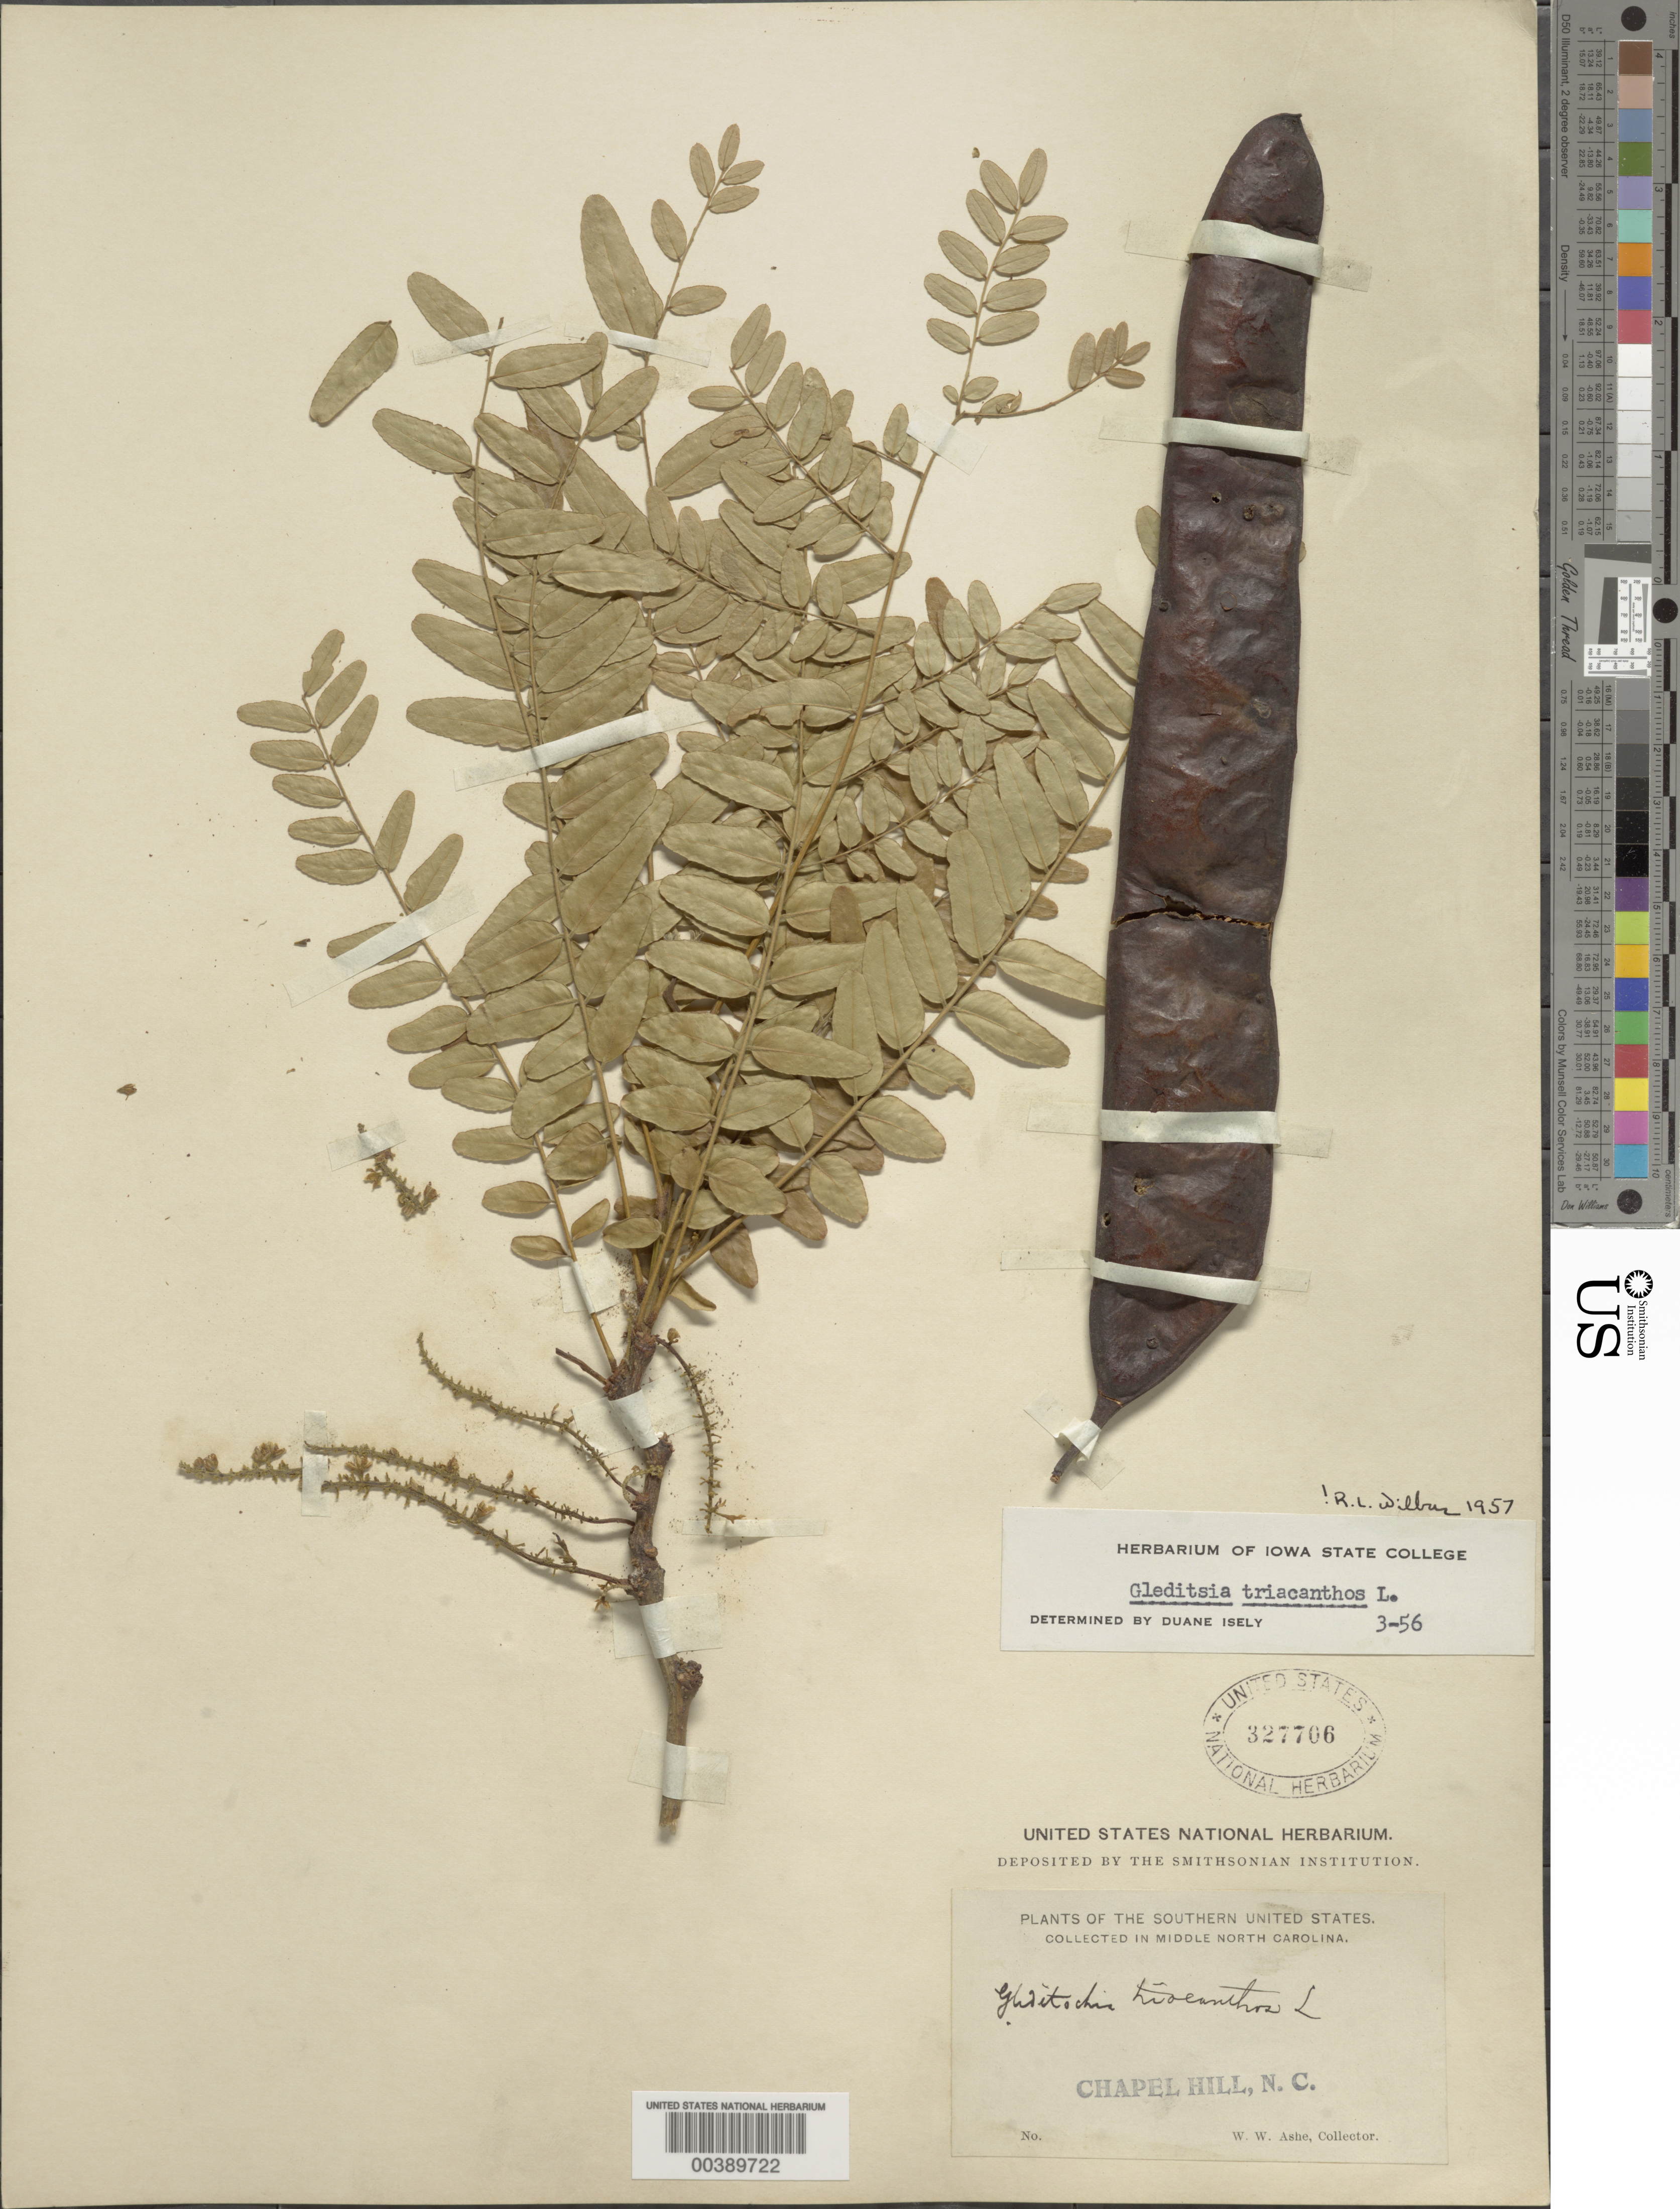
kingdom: Plantae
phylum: Tracheophyta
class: Magnoliopsida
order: Fabales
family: Fabaceae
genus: Gleditsia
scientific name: Gleditsia triacanthos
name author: L.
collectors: W. W. Ashe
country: United States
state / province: North Carolina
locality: Chapel hill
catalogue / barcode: US 327706